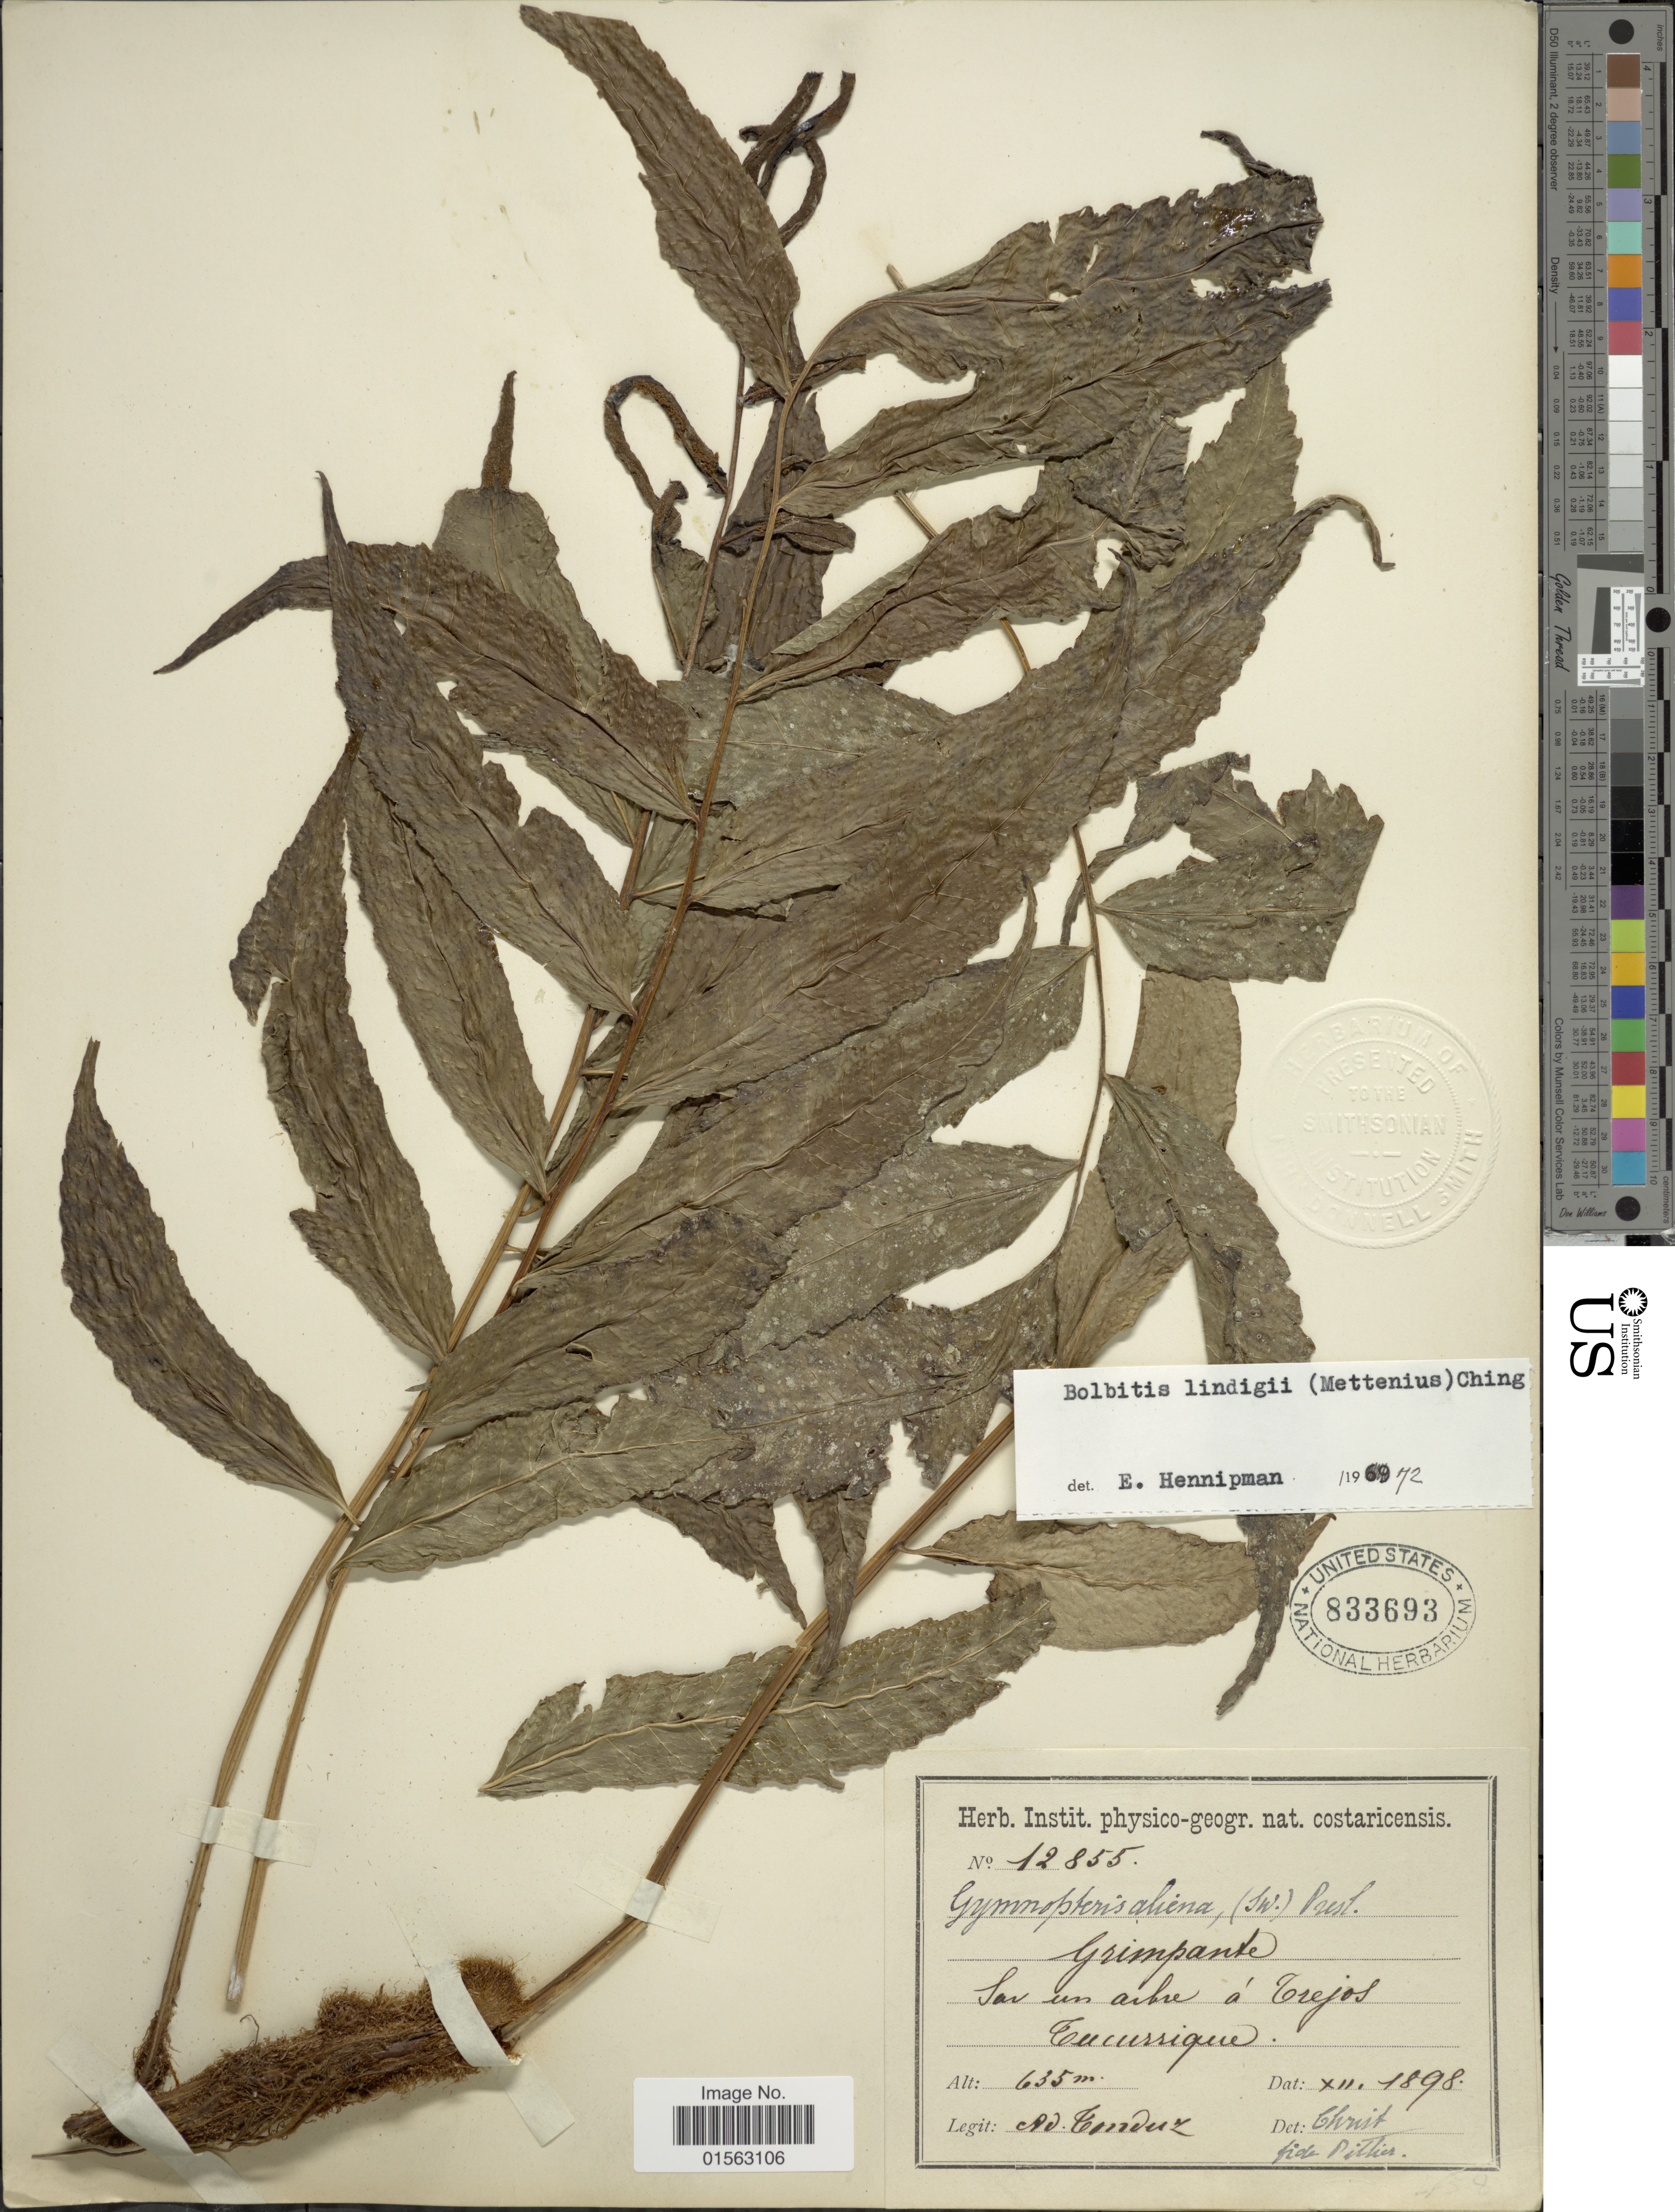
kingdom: Plantae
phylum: Tracheophyta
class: Polypodiopsida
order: Polypodiales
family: Dryopteridaceae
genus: Mickelia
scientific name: Mickelia lindigii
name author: (Mett.) R.C. Moran et al.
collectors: A. Tonduz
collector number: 12855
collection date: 1898-07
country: Costa Rica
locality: San un abre á Trejos Tucurrique.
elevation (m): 635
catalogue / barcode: US 833693